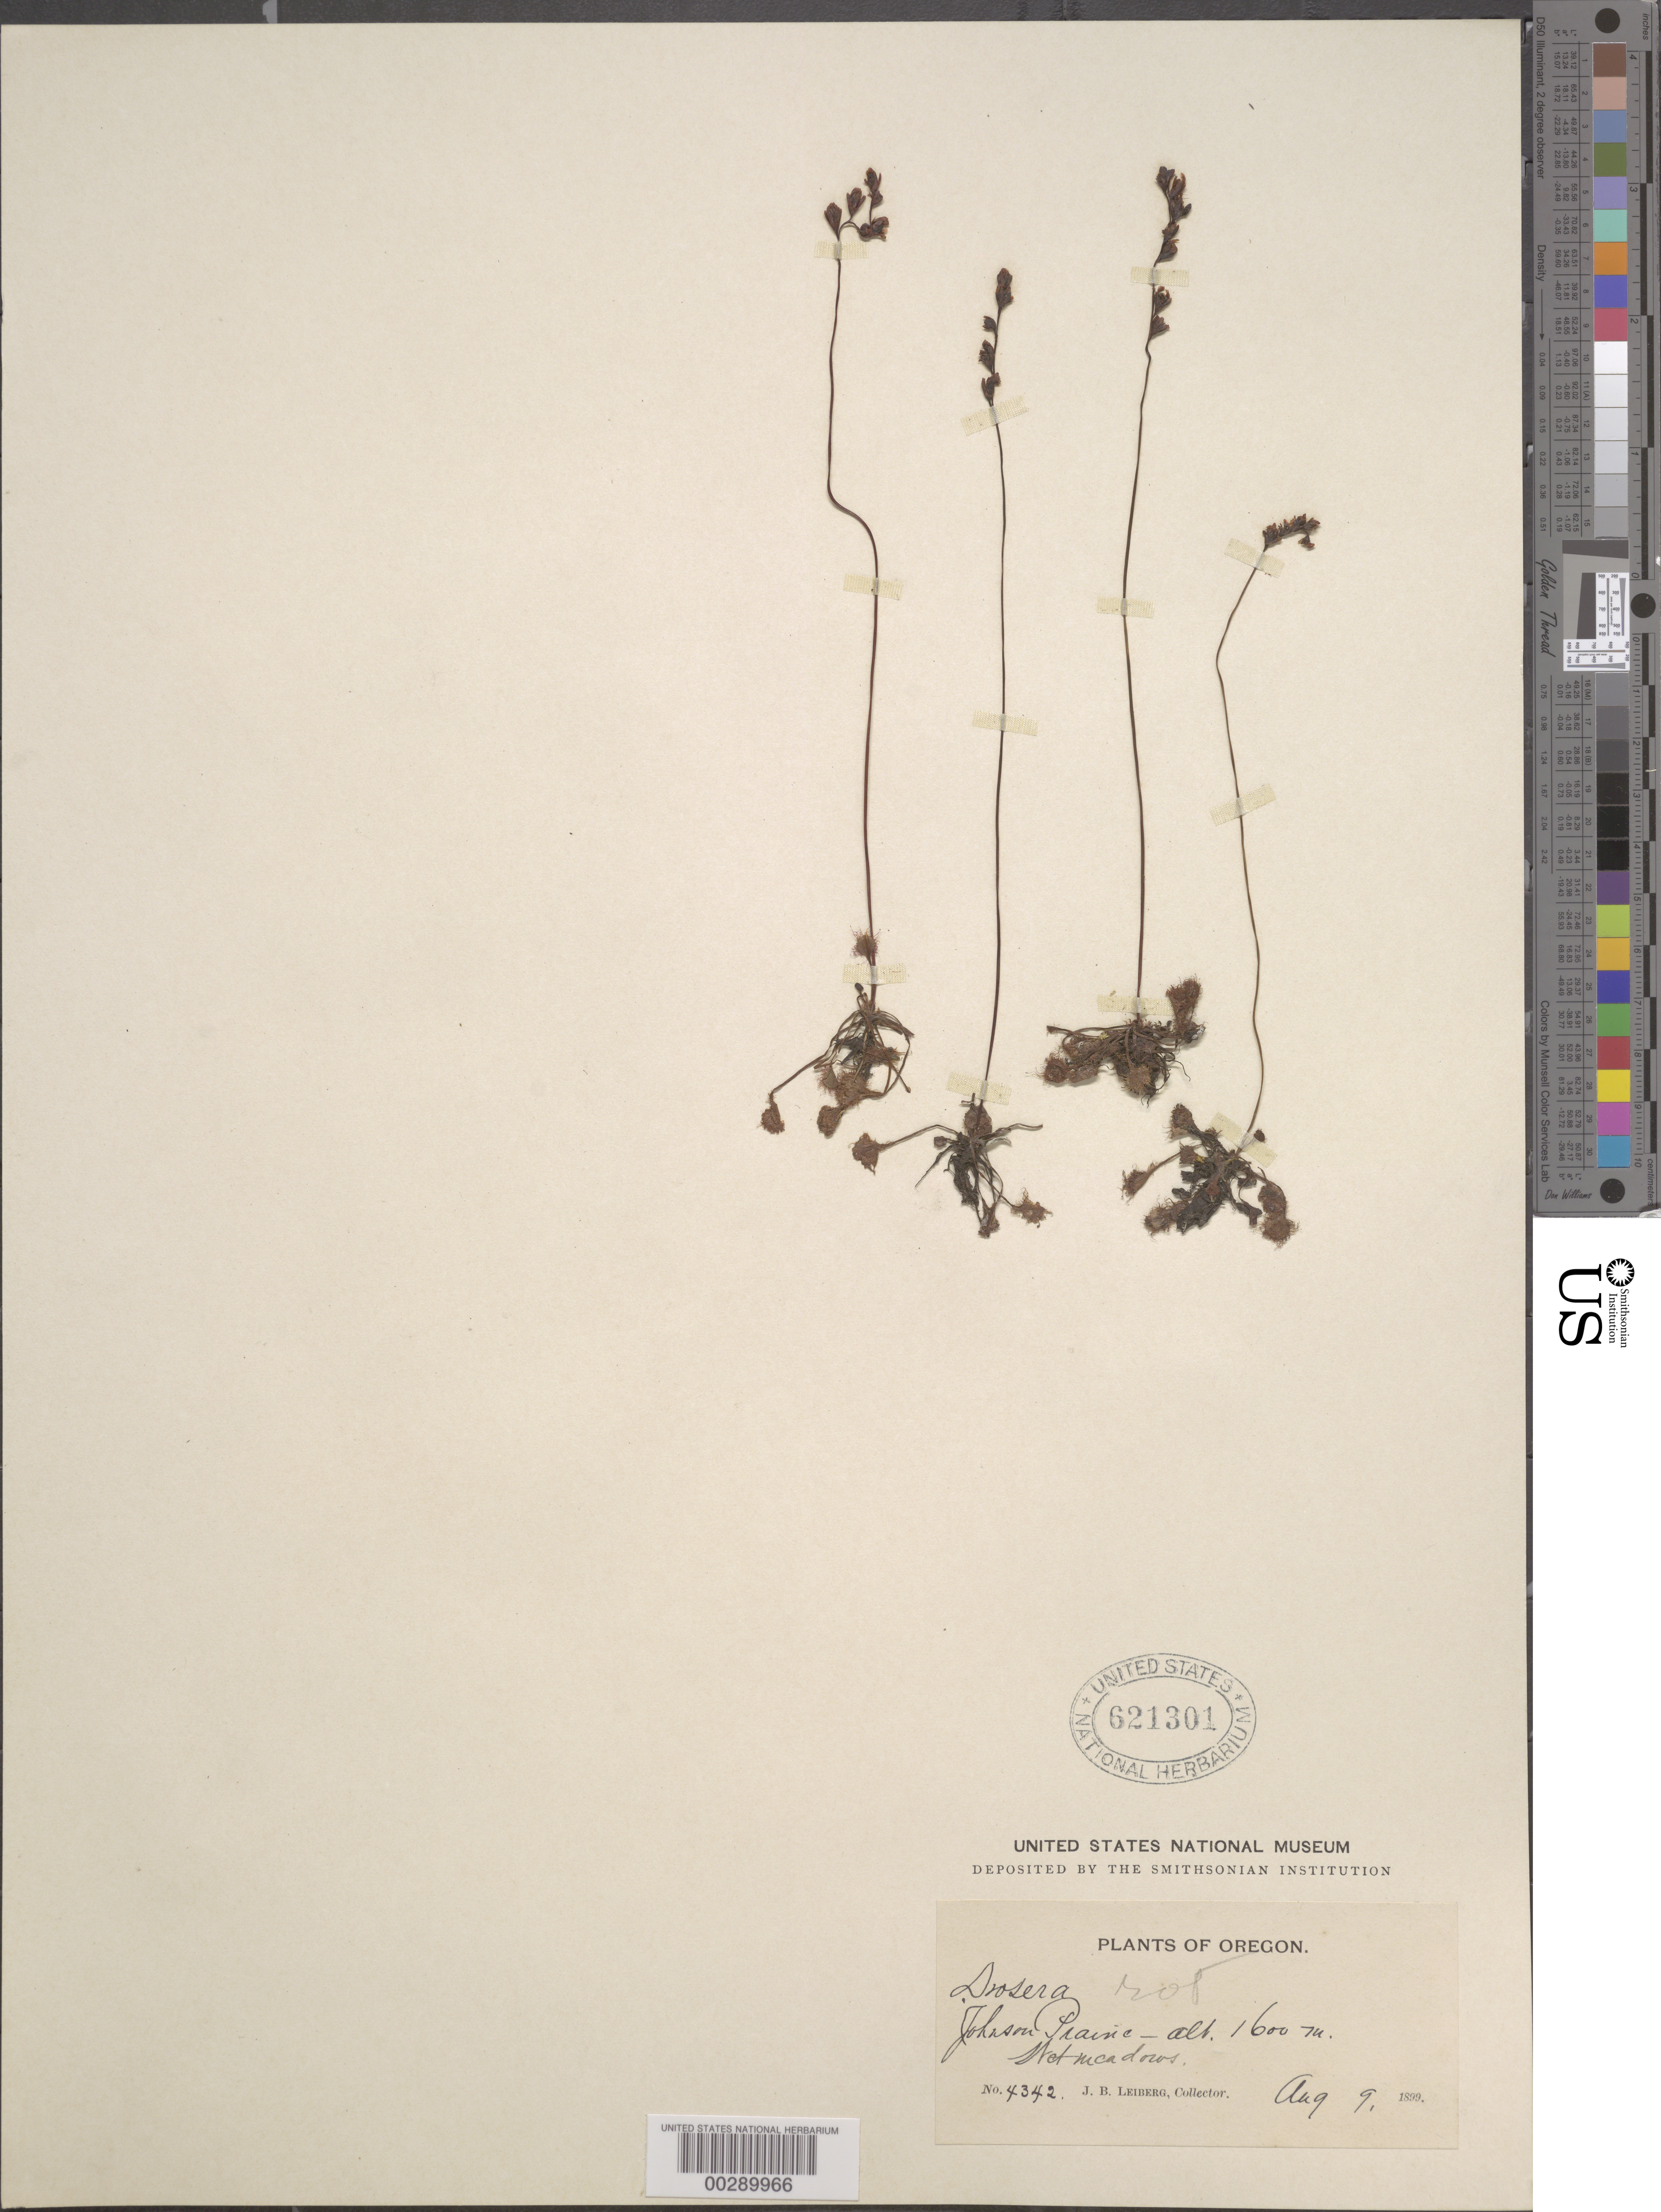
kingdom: Plantae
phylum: Tracheophyta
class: Magnoliopsida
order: Caryophyllales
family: Droseraceae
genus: Drosera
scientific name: Drosera rotundifolia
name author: L.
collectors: J. Leiberg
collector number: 4342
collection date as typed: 09 Aug 1899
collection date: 1899-08-09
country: United States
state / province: Oregon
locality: Johnson prairie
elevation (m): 1600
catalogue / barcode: US 621301